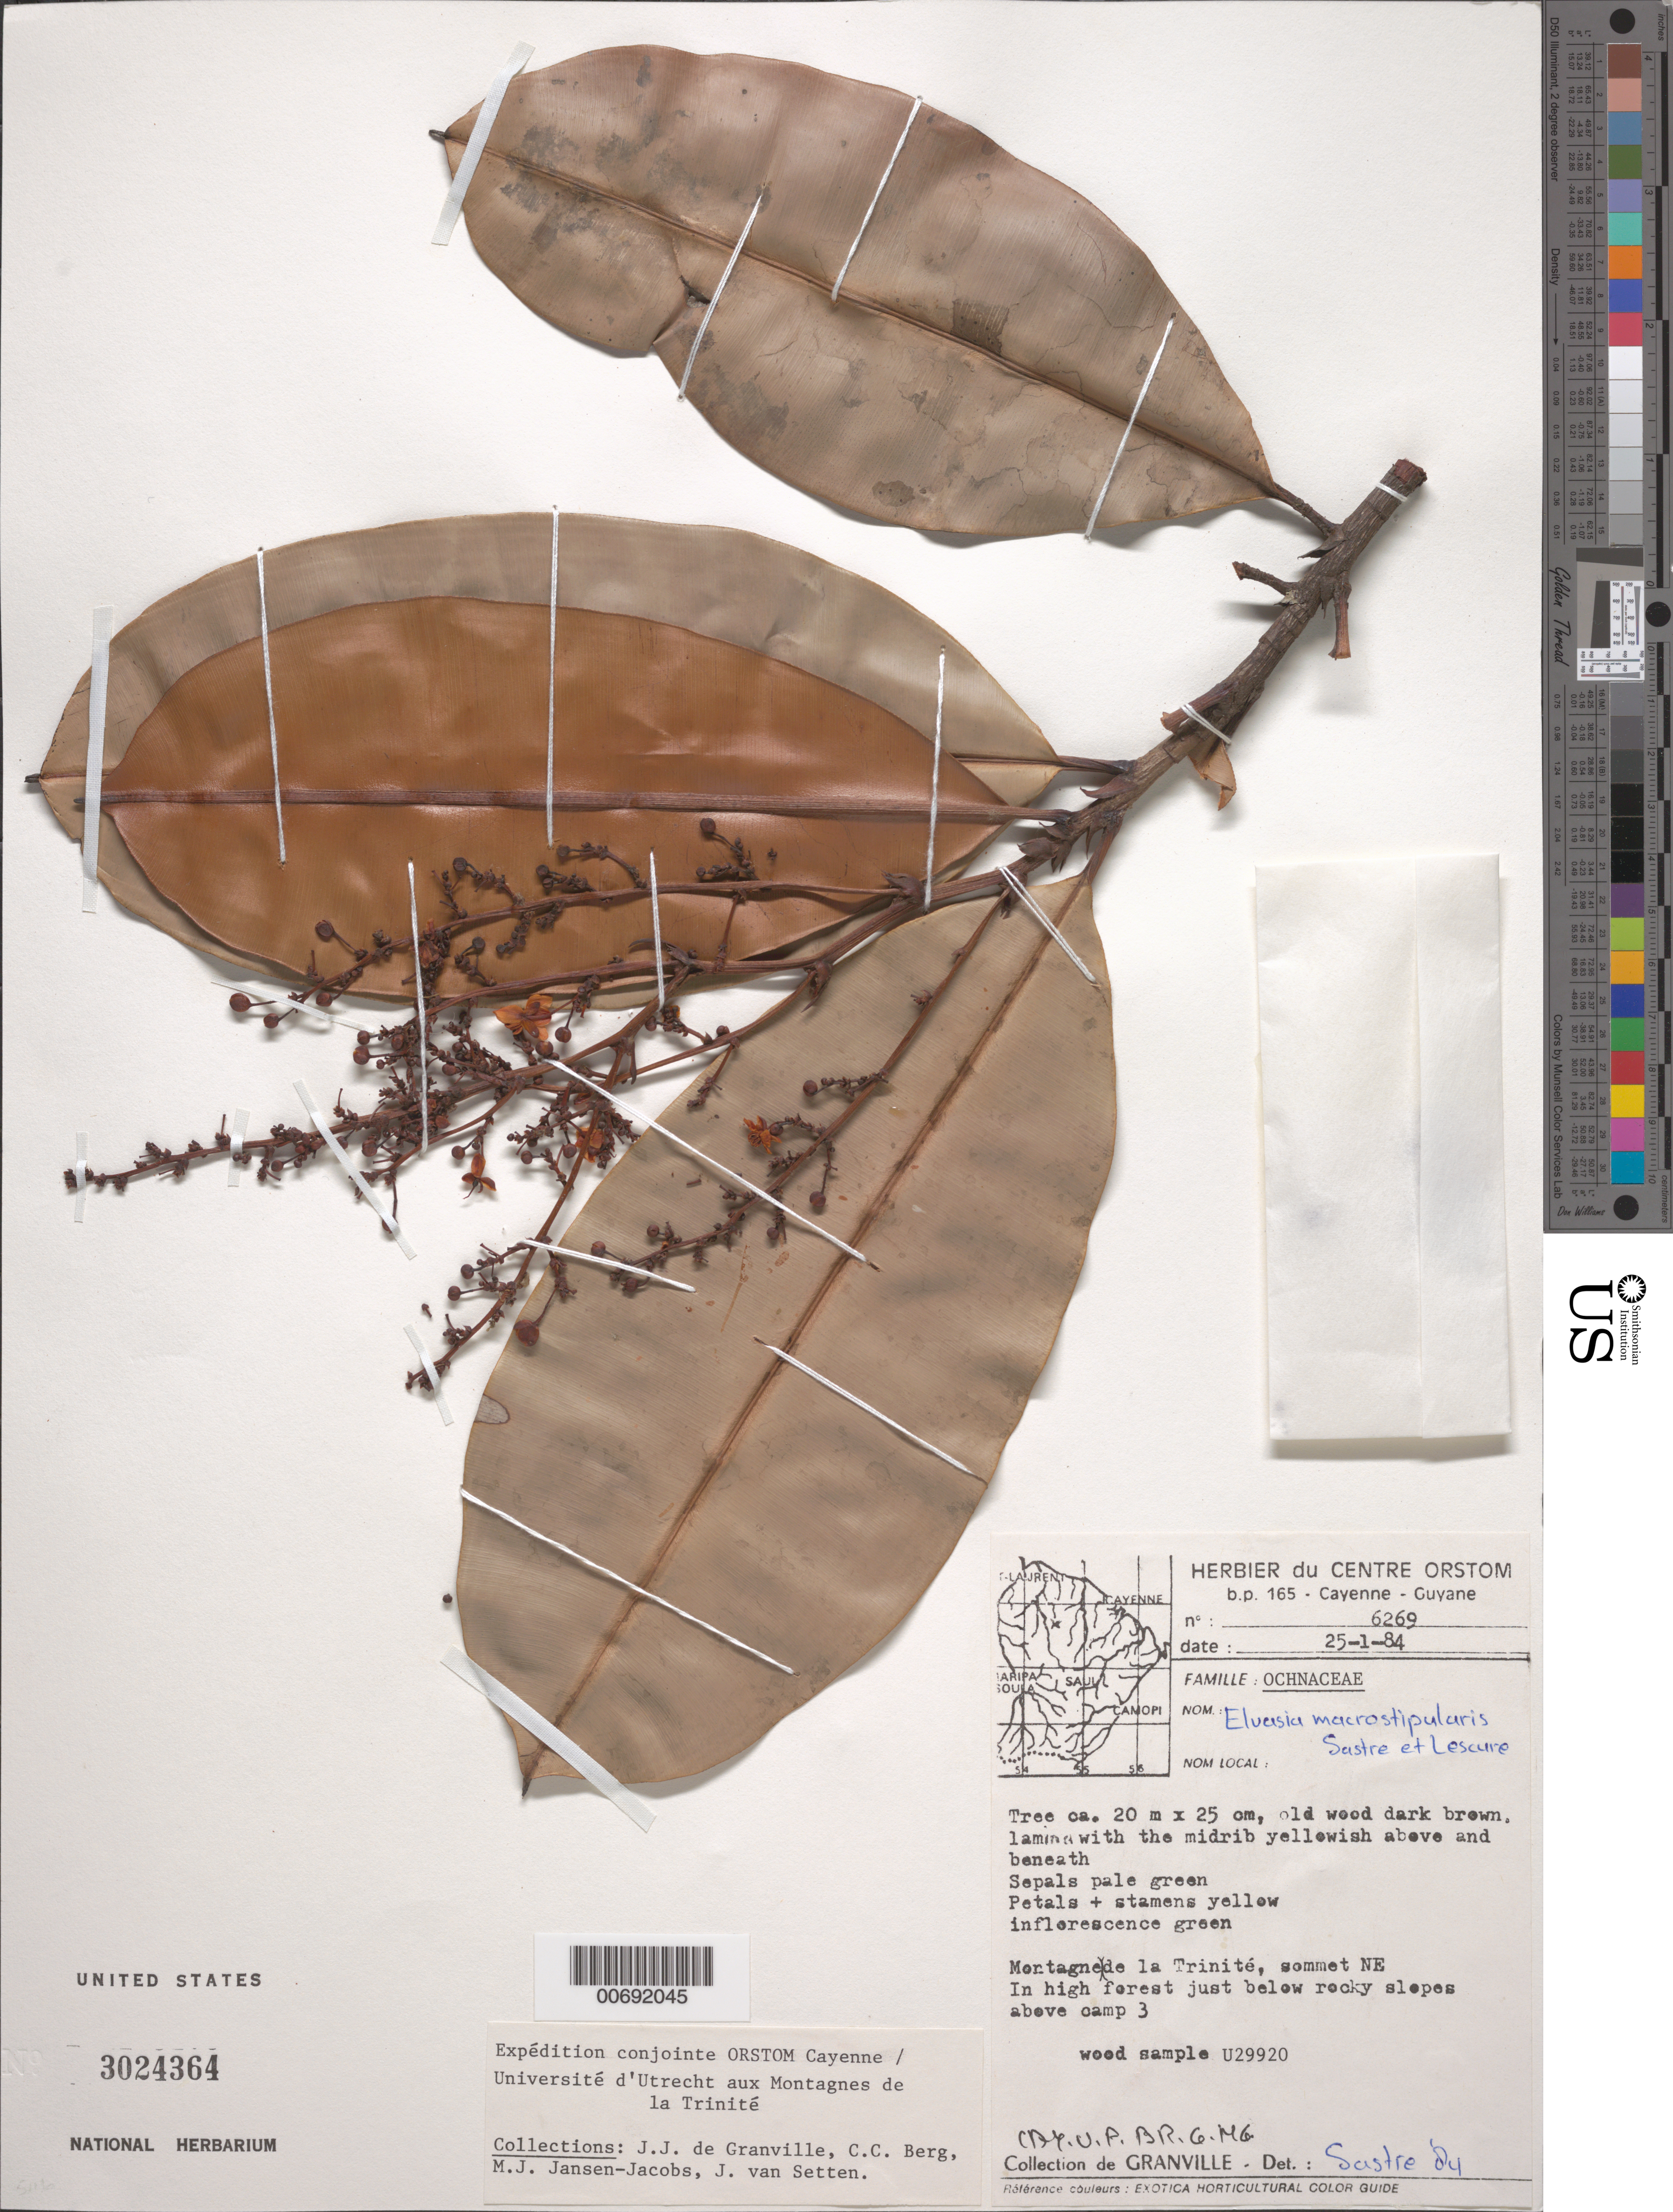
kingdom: Plantae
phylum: Tracheophyta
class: Magnoliopsida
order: Malpighiales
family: Ochnaceae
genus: Elvasia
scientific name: Elvasia macrostipularis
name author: Sastre & Lescure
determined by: Larpin, D.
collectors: J.-J. de Granville, C. C. Berg, M. J. Jansen-Jacobs & J. van Setten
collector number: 6269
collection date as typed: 25-Jan-84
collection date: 1984-01-25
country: French Guiana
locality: Montagnes de la Trinité, sommet NE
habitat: High forest below rocky slopes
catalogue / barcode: US 3024364